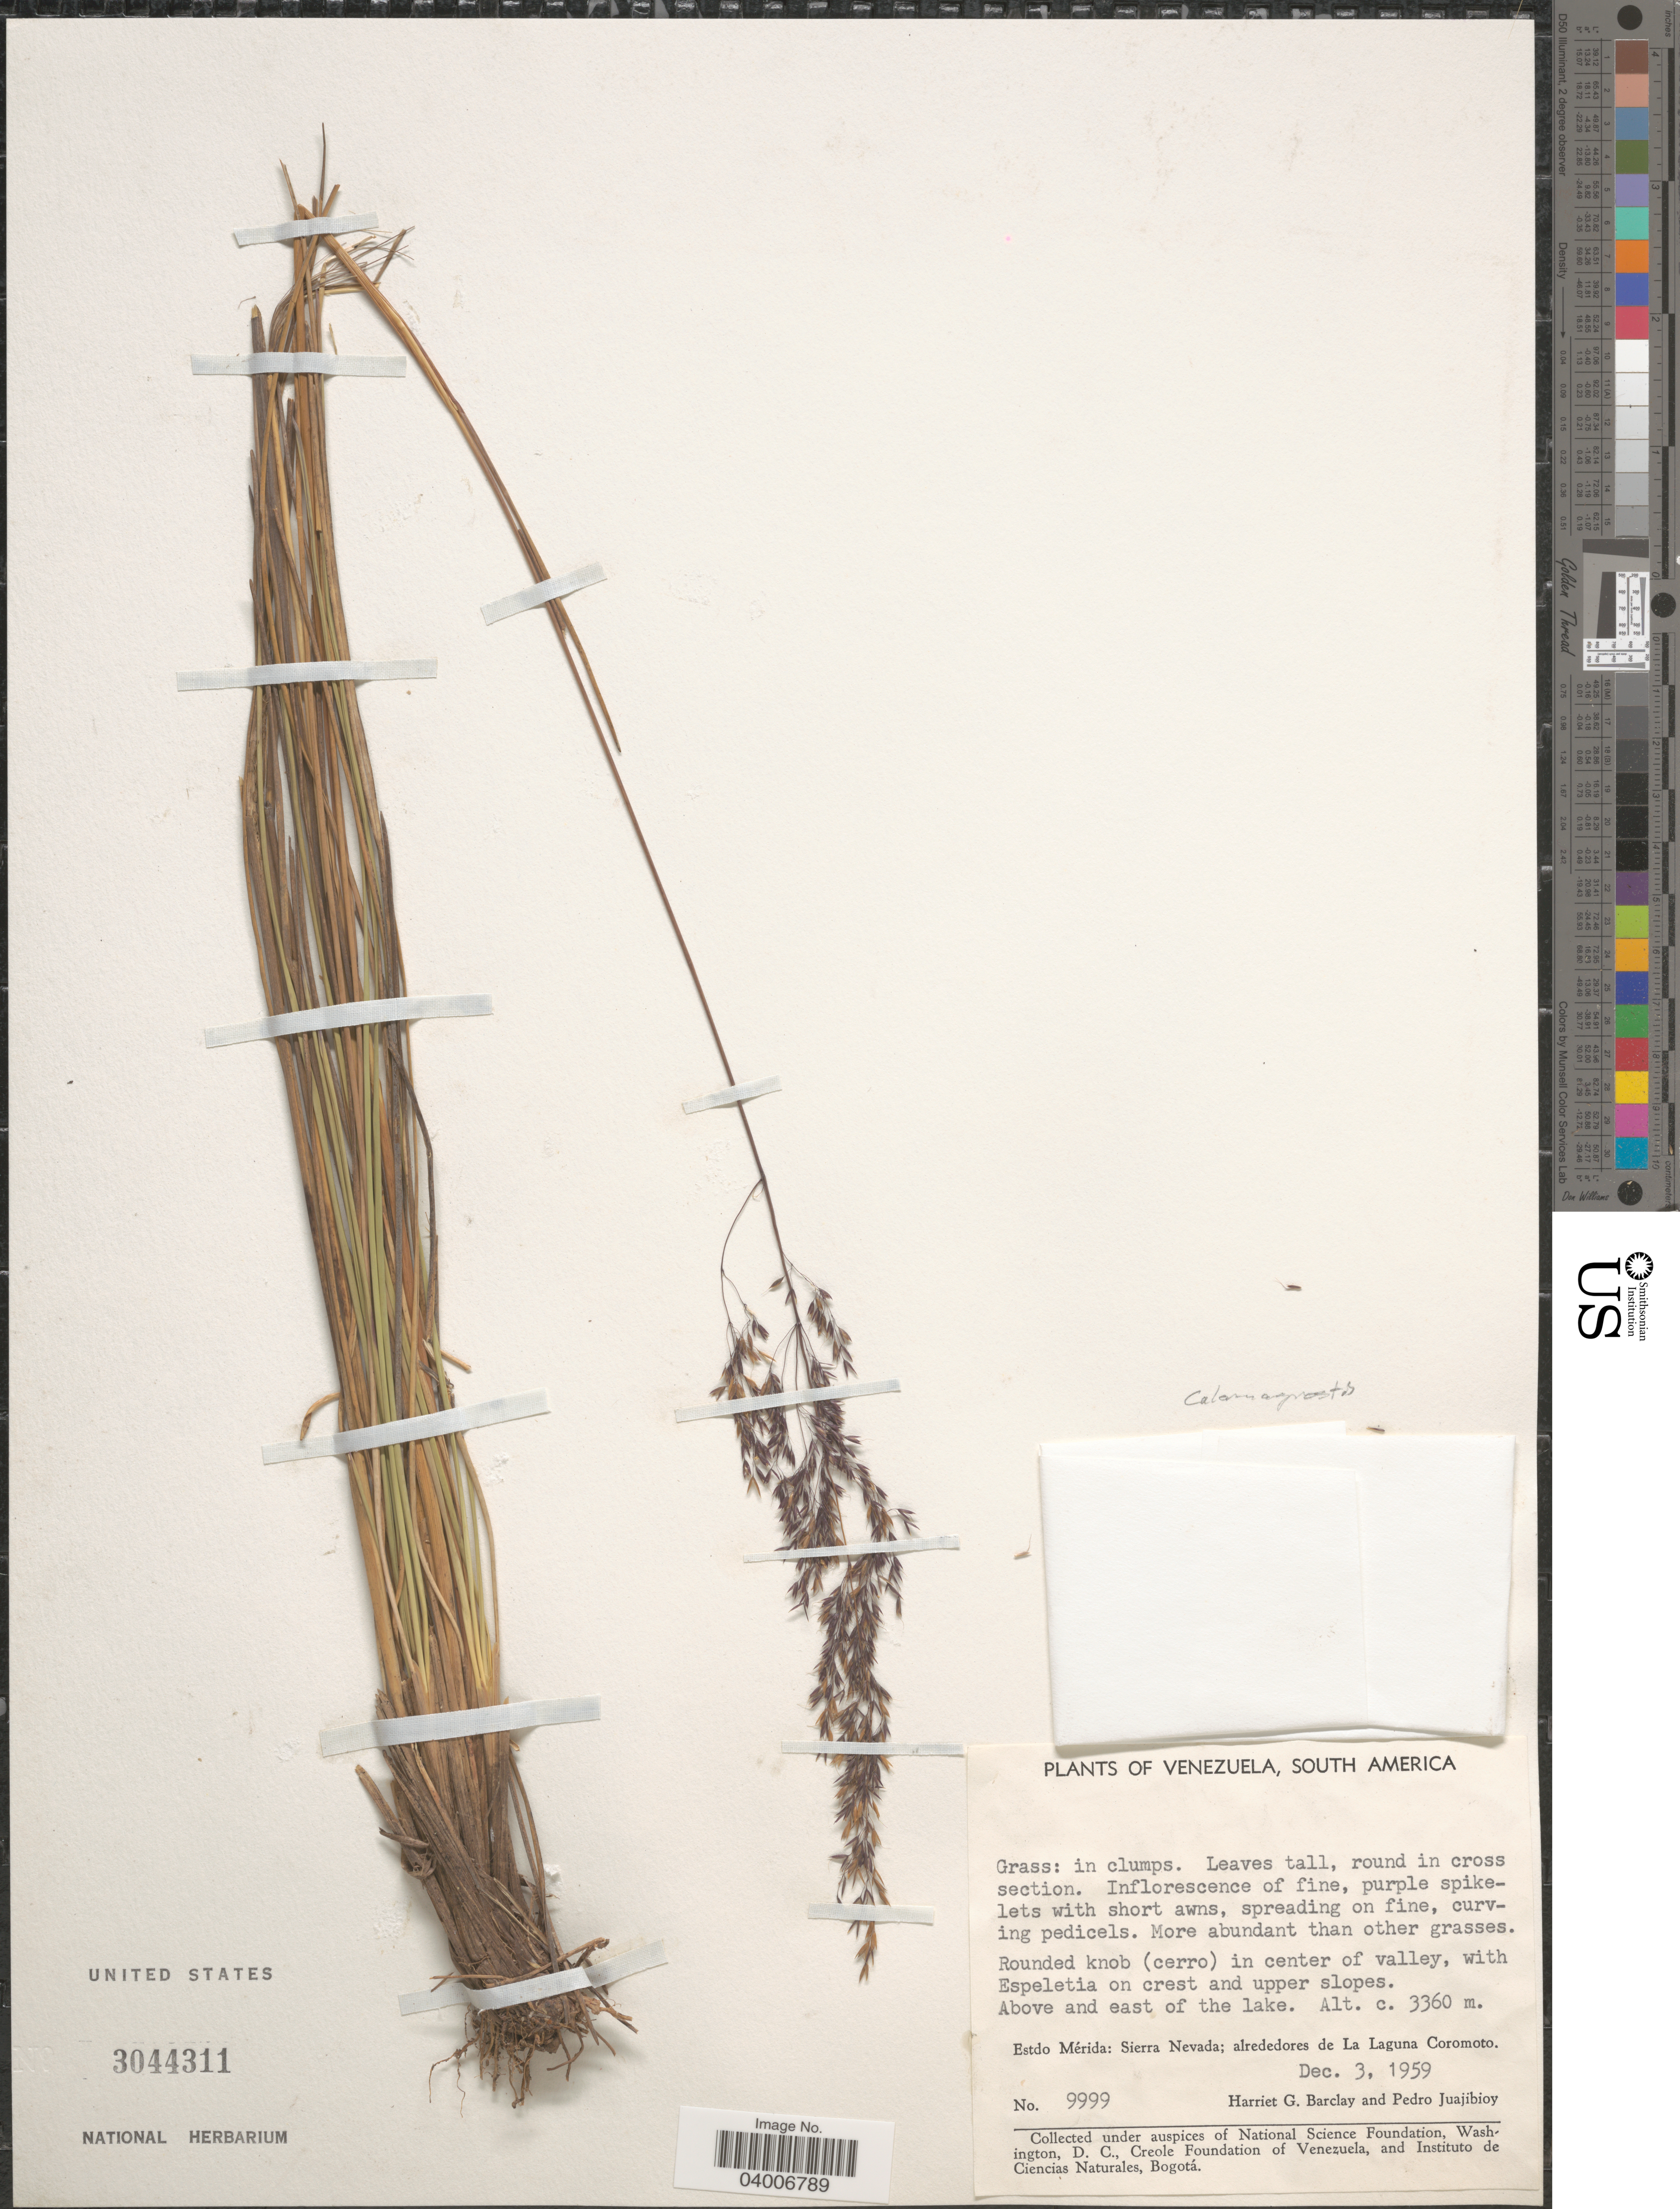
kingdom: Plantae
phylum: Tracheophyta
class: Liliopsida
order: Poales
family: Poaceae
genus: Cinnagrostis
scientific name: Cinnagrostis sp.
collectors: H. G. Barclay & P. Juajibioy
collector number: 9999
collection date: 1959-12-03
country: Venezuela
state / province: Merida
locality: Rounded knob (cerro) in center of valley, with Espeletia on crest and upper slopes. Above and east of the lake. Sierra Nevada; alrededores de La Laguna Coromoto.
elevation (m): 3360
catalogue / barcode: US 3044311